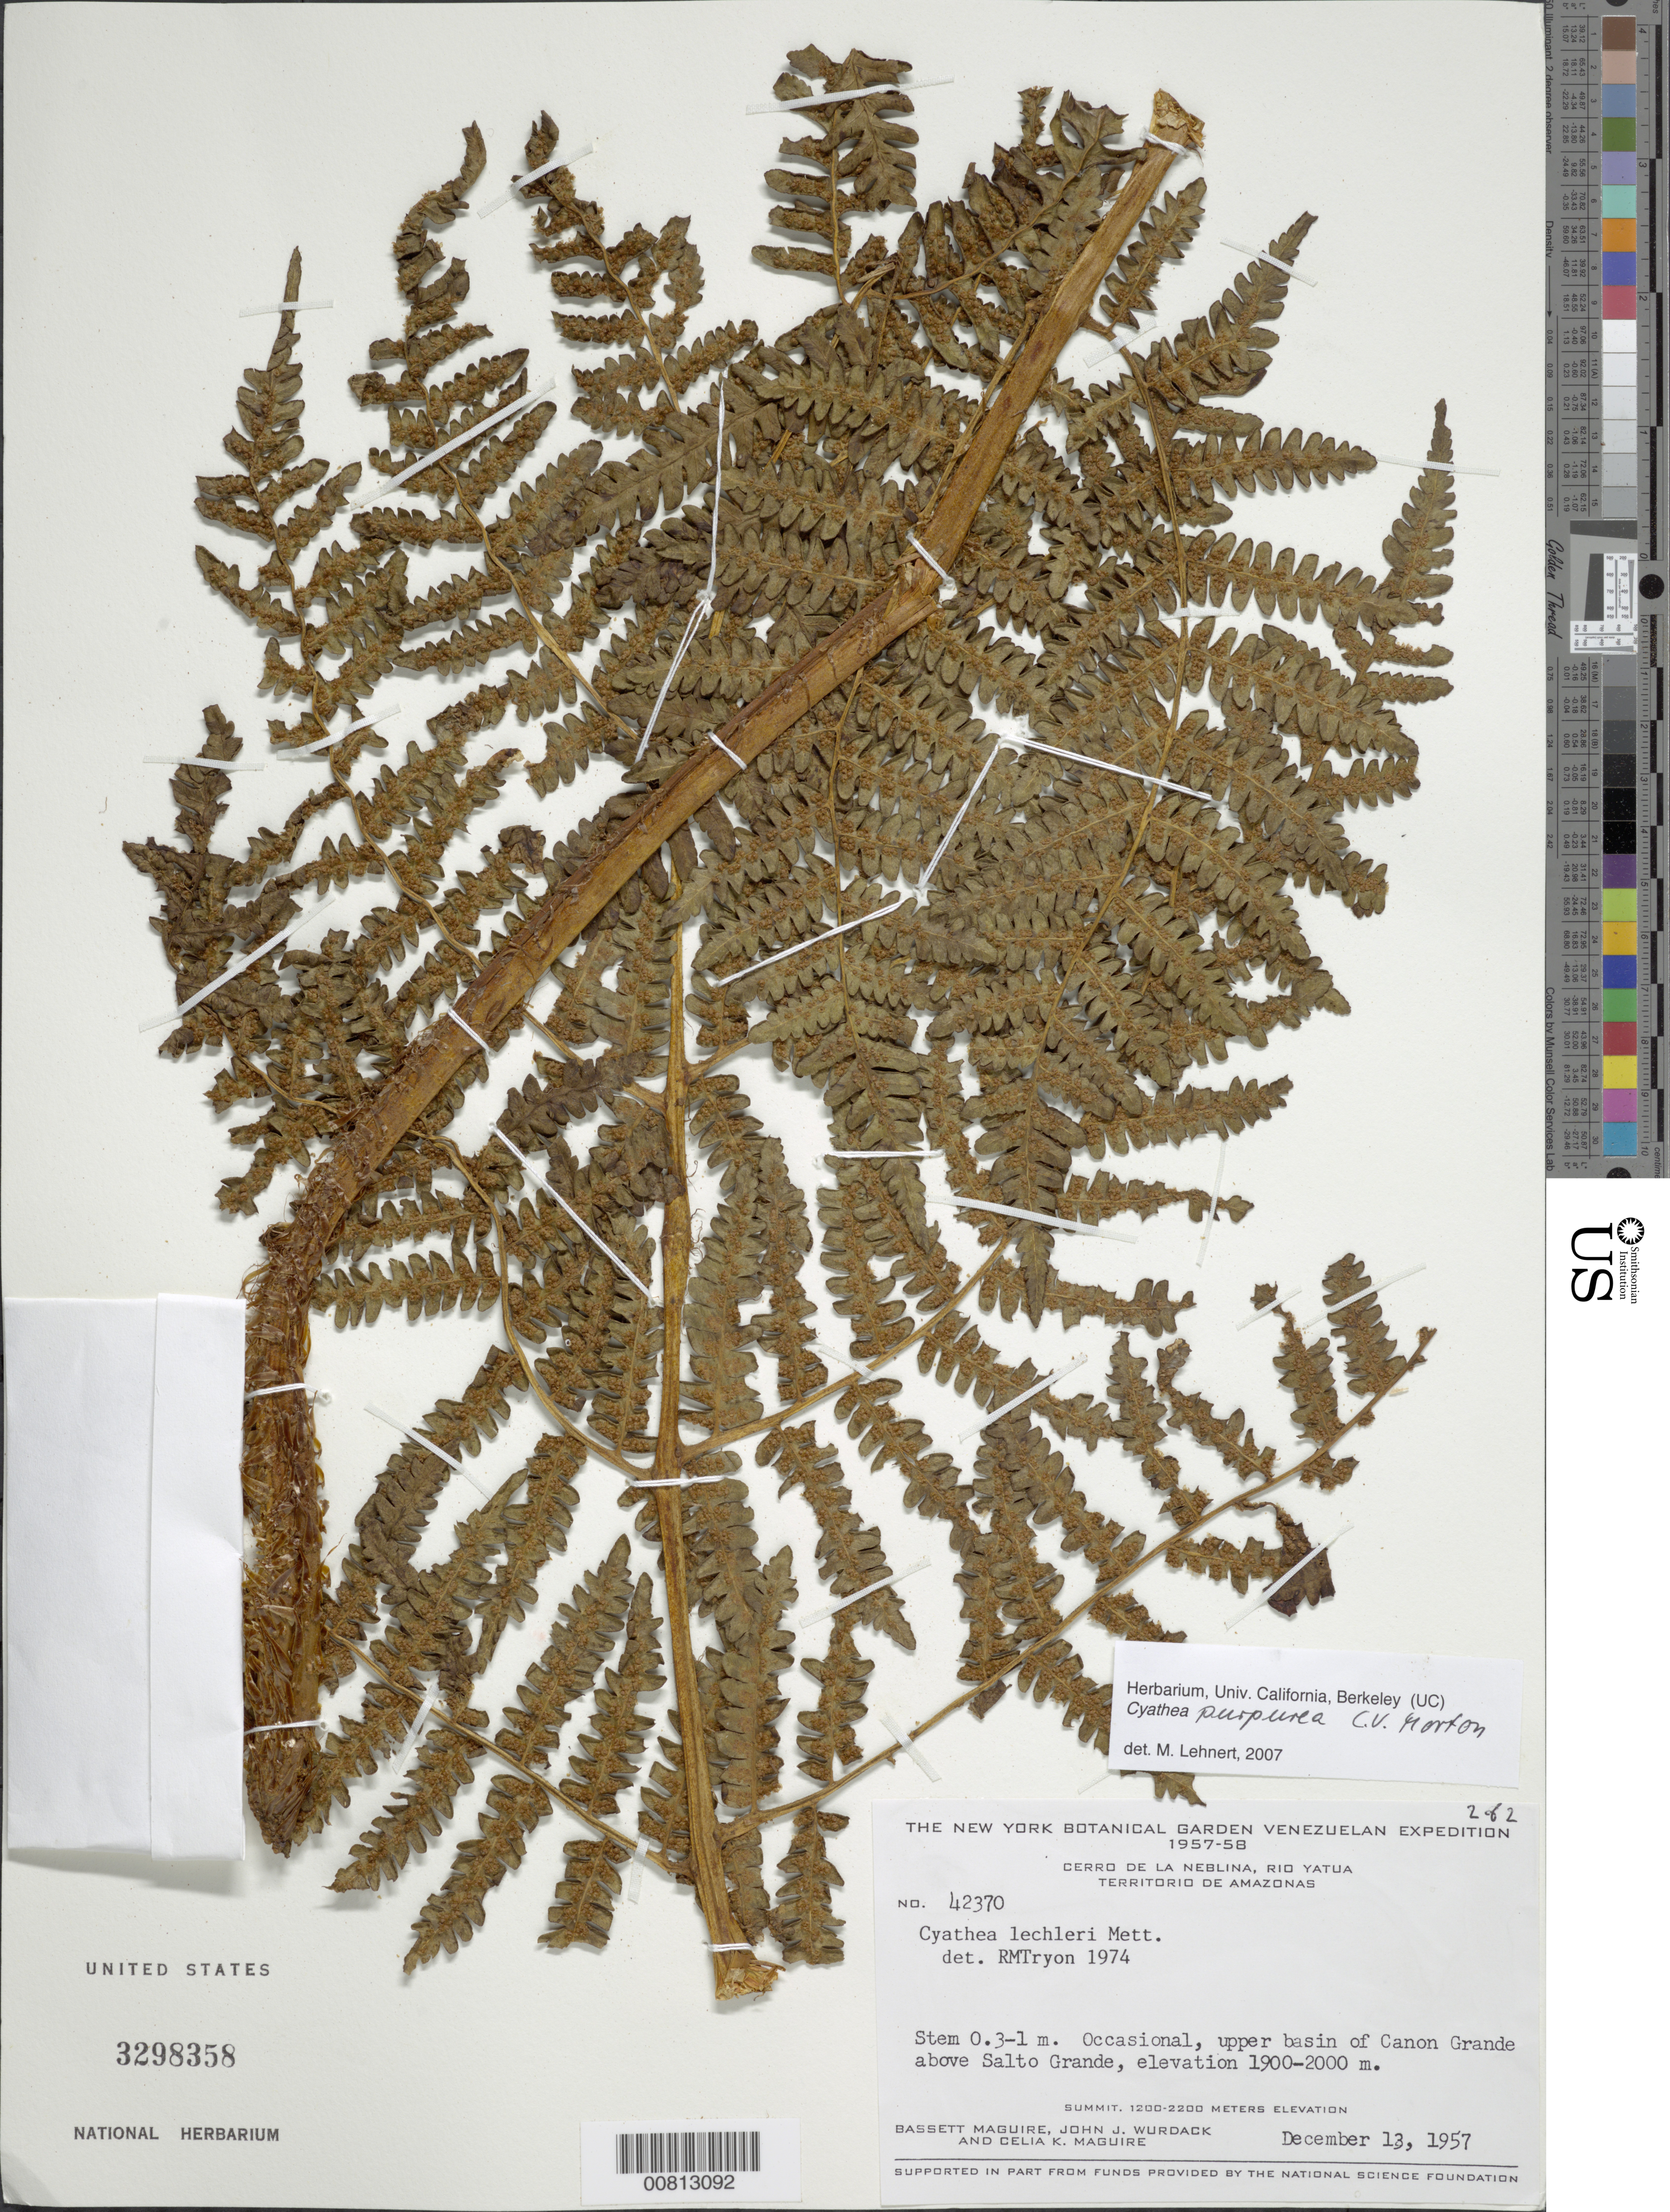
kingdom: Plantae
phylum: Tracheophyta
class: Polypodiopsida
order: Cyatheales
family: Cyatheaceae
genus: Cyathea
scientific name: Cyathea lechleri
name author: Mett.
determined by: Tryon, Rolla M., Jr.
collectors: B. Maguire, J. J. Wurdack & C. K. Maguire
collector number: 42370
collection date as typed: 13-Dec-57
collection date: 1957-12-13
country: Venezuela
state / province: Amazonas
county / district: Río Negro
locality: Cerro de la Neblina, Río Yatua, upper basin of Caño Grande above Salto Grande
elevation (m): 1900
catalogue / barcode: US 3298358